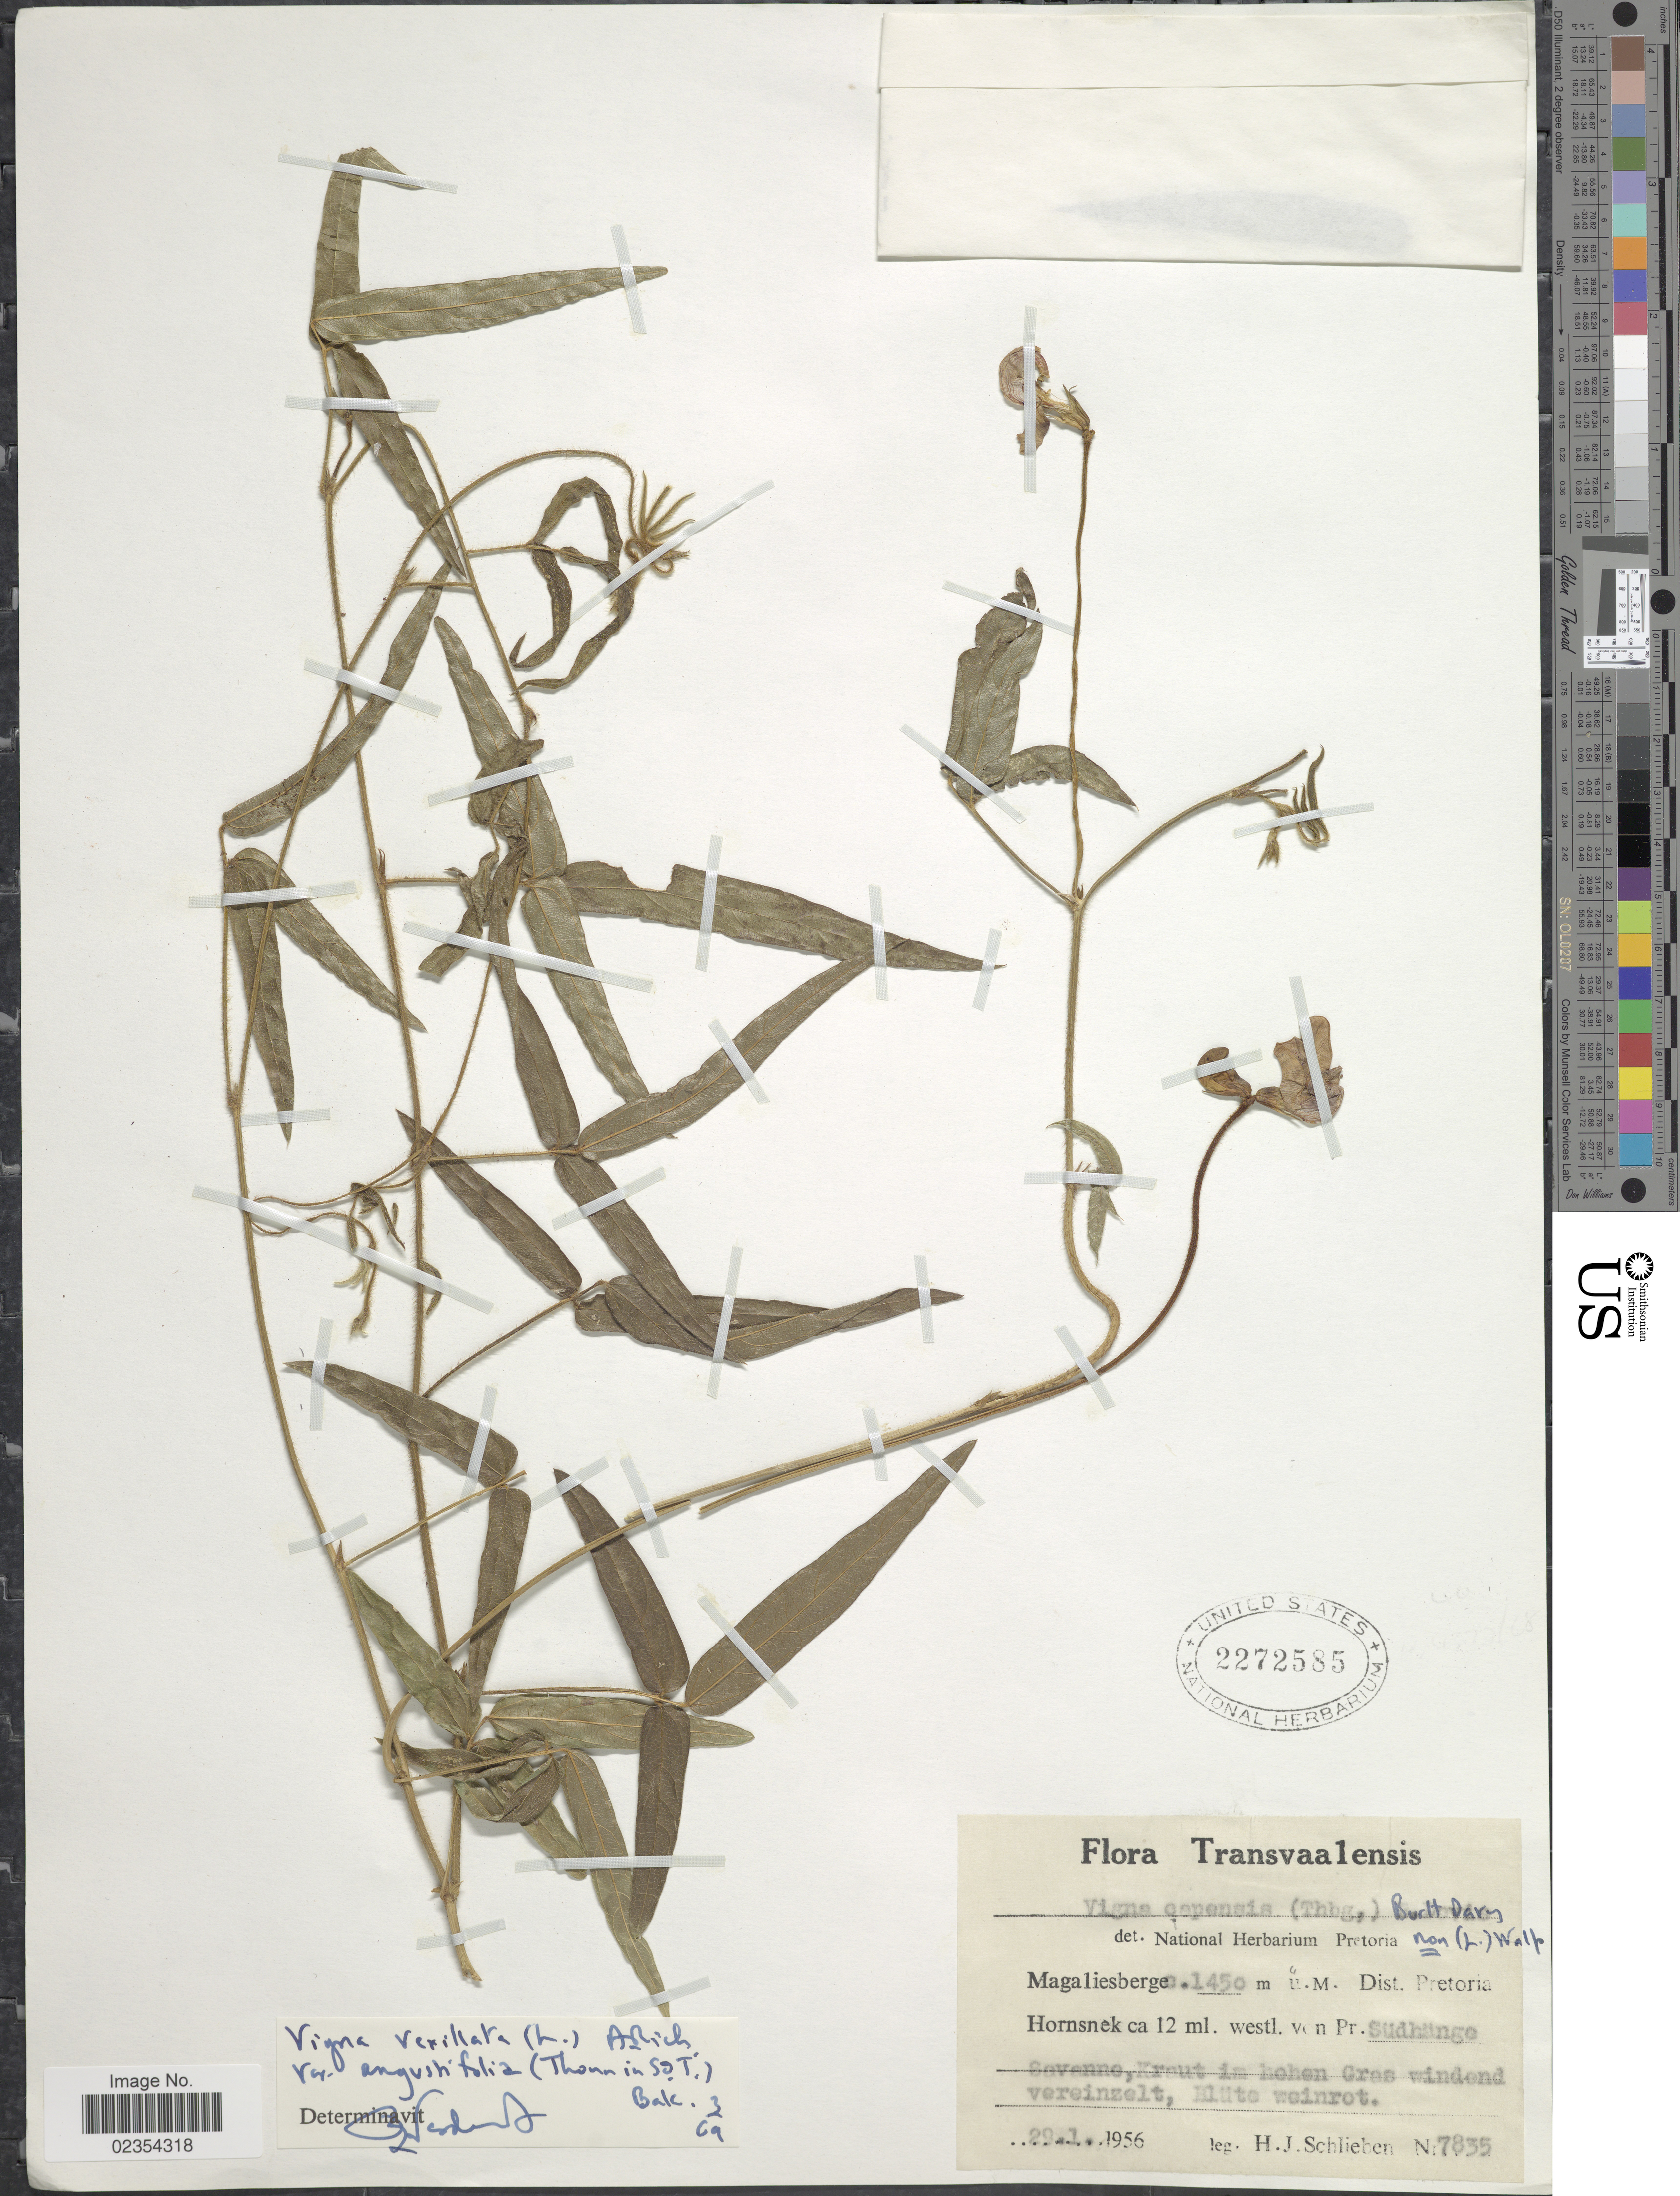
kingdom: Plantae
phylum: Tracheophyta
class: Magnoliopsida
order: Fabales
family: Fabaceae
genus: Vigna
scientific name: Vigna vexillata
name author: (L.) A. Rich.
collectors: H. J. Schlieben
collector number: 7835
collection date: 1956-01-29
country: South Africa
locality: Transvaalensis, Magaliesberge, Dist. Pretoria Hornsnek ca 12 ml. westl. von Pr. Südhänge Savanne, Kraut im hohen Gras windend vereinzelt, Blüte weinrot.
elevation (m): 1450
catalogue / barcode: US 2272585